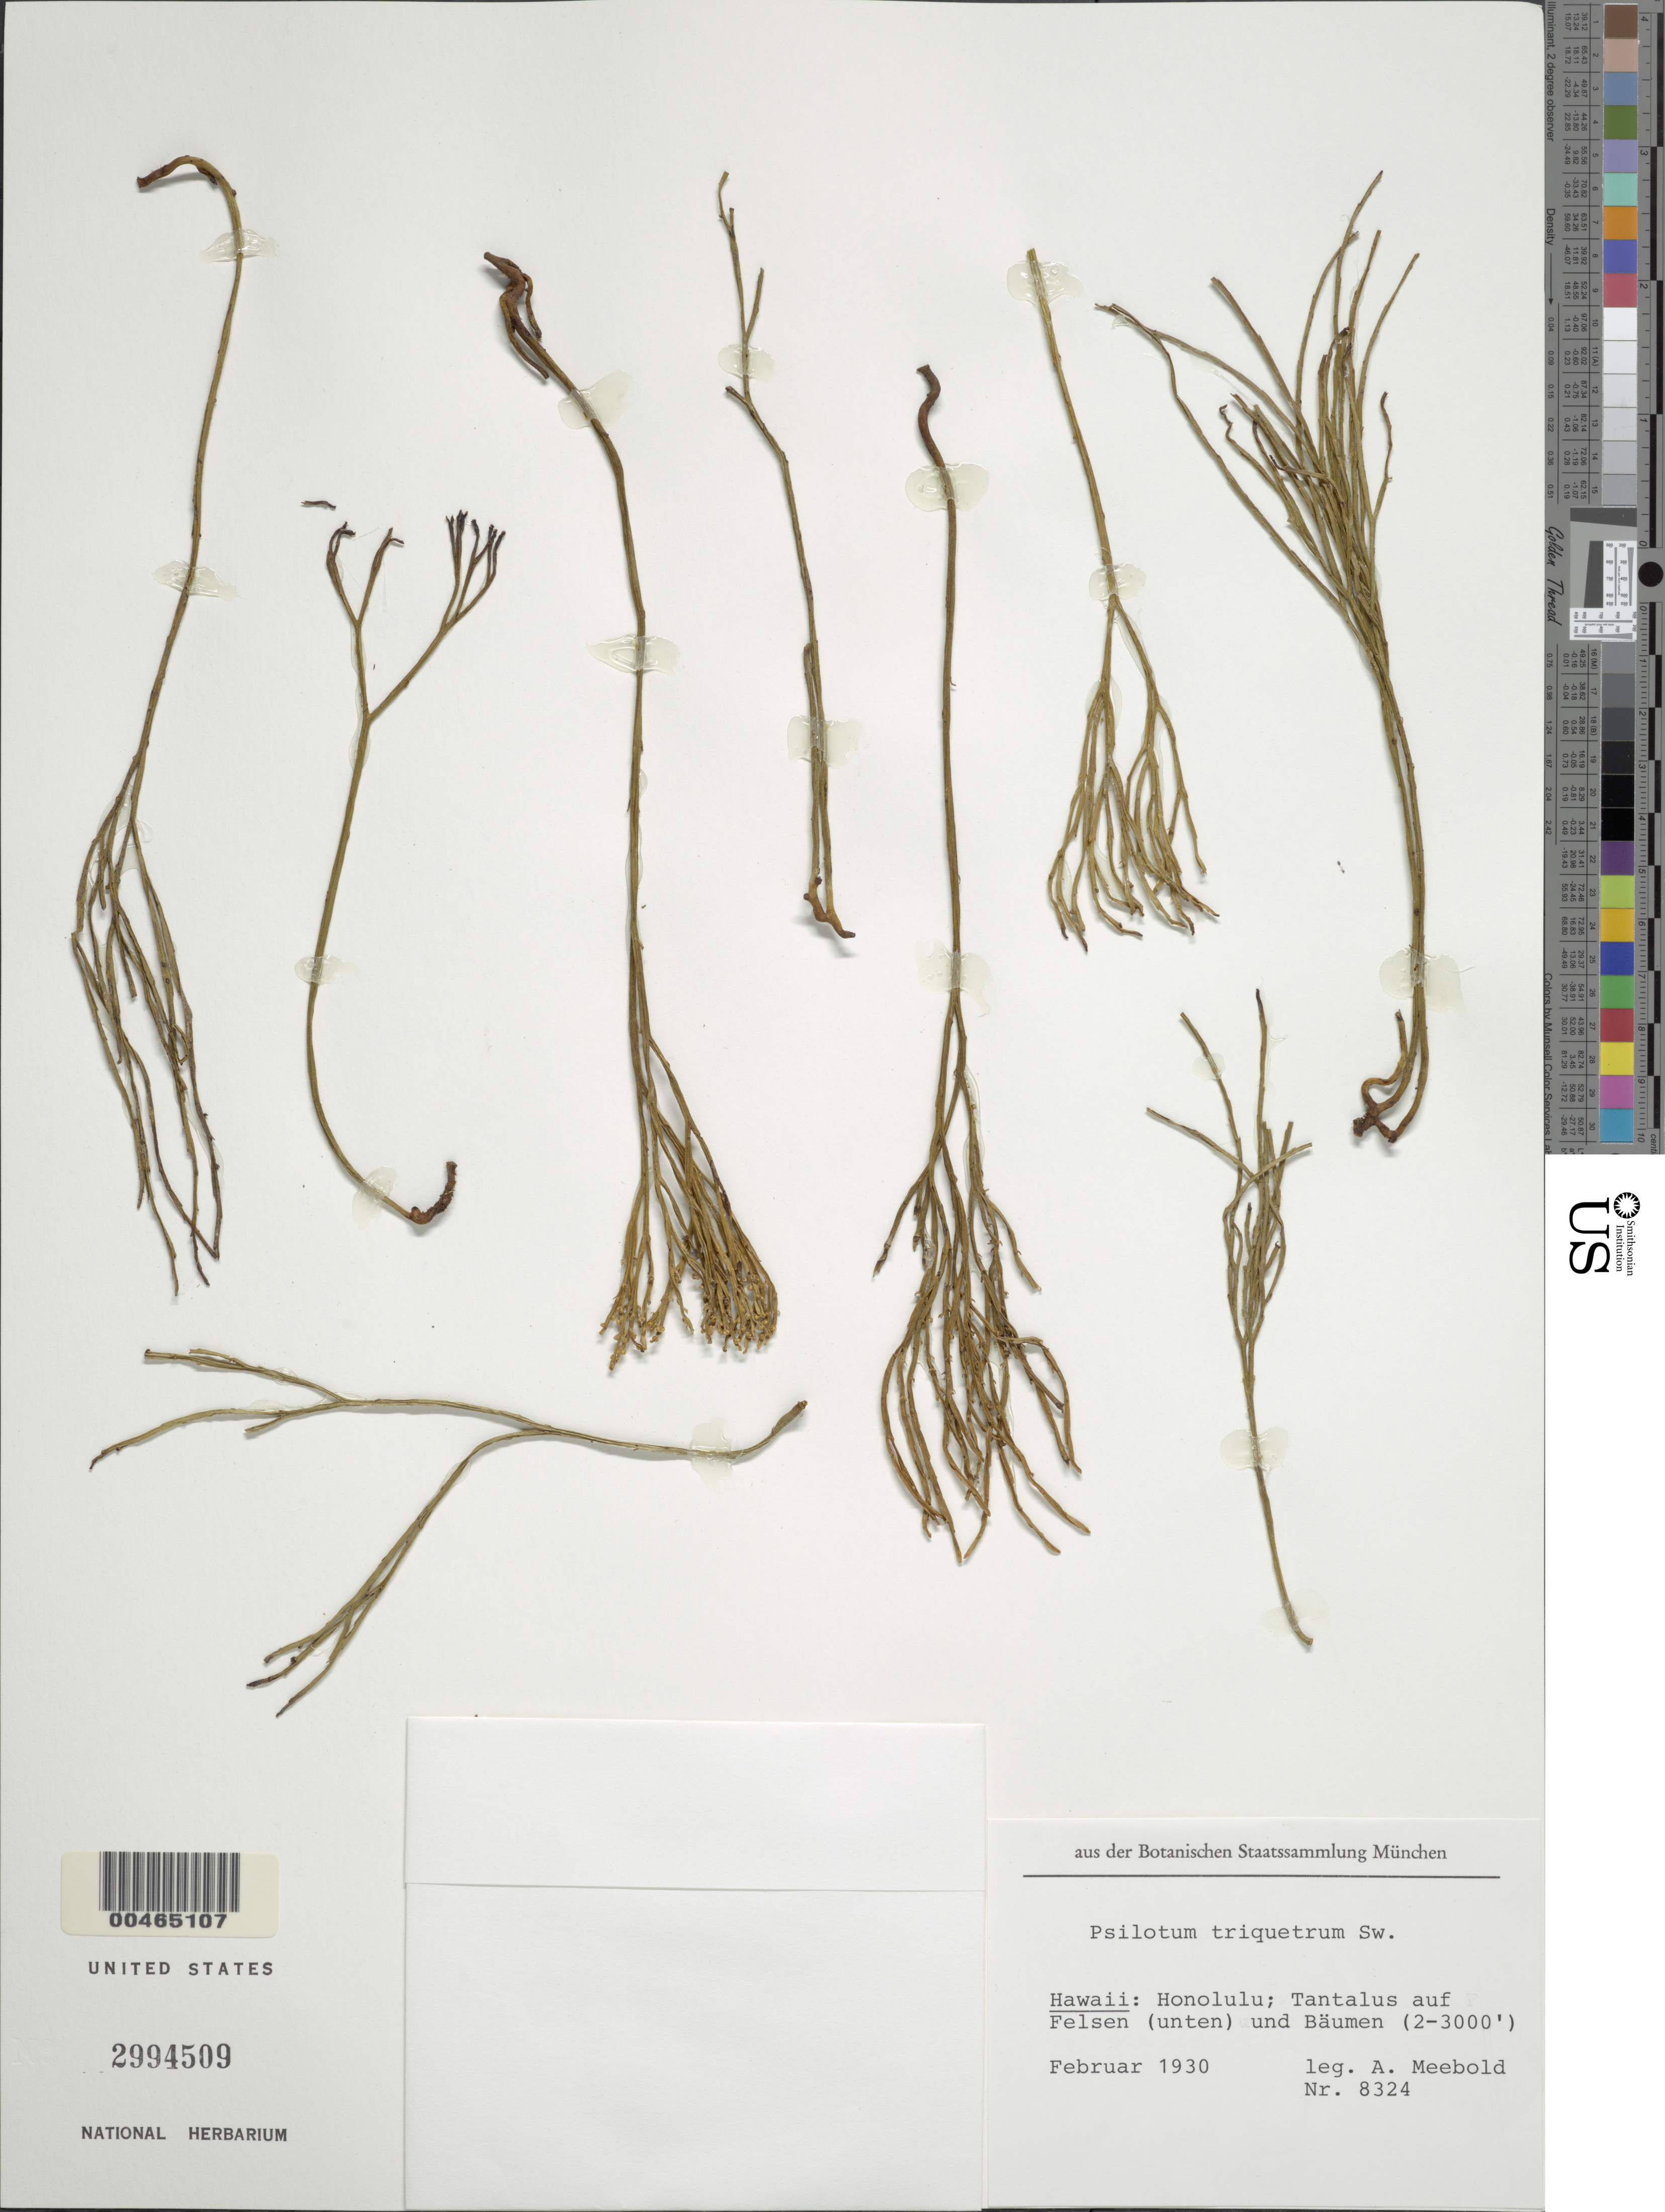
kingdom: Plantae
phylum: Tracheophyta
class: Polypodiopsida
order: Psilotales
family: Psilotaceae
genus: Psilotum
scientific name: Psilotum nudum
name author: (L.) P. Beauv.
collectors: A. Meebold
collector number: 8324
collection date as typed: Feb 1930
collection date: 1930-02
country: United States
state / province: Hawaii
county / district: Honolulu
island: Oahu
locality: Honolulu, Tantalus auf Felsen (unten) und Baumen, Hawaii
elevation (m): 610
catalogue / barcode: US 2994509